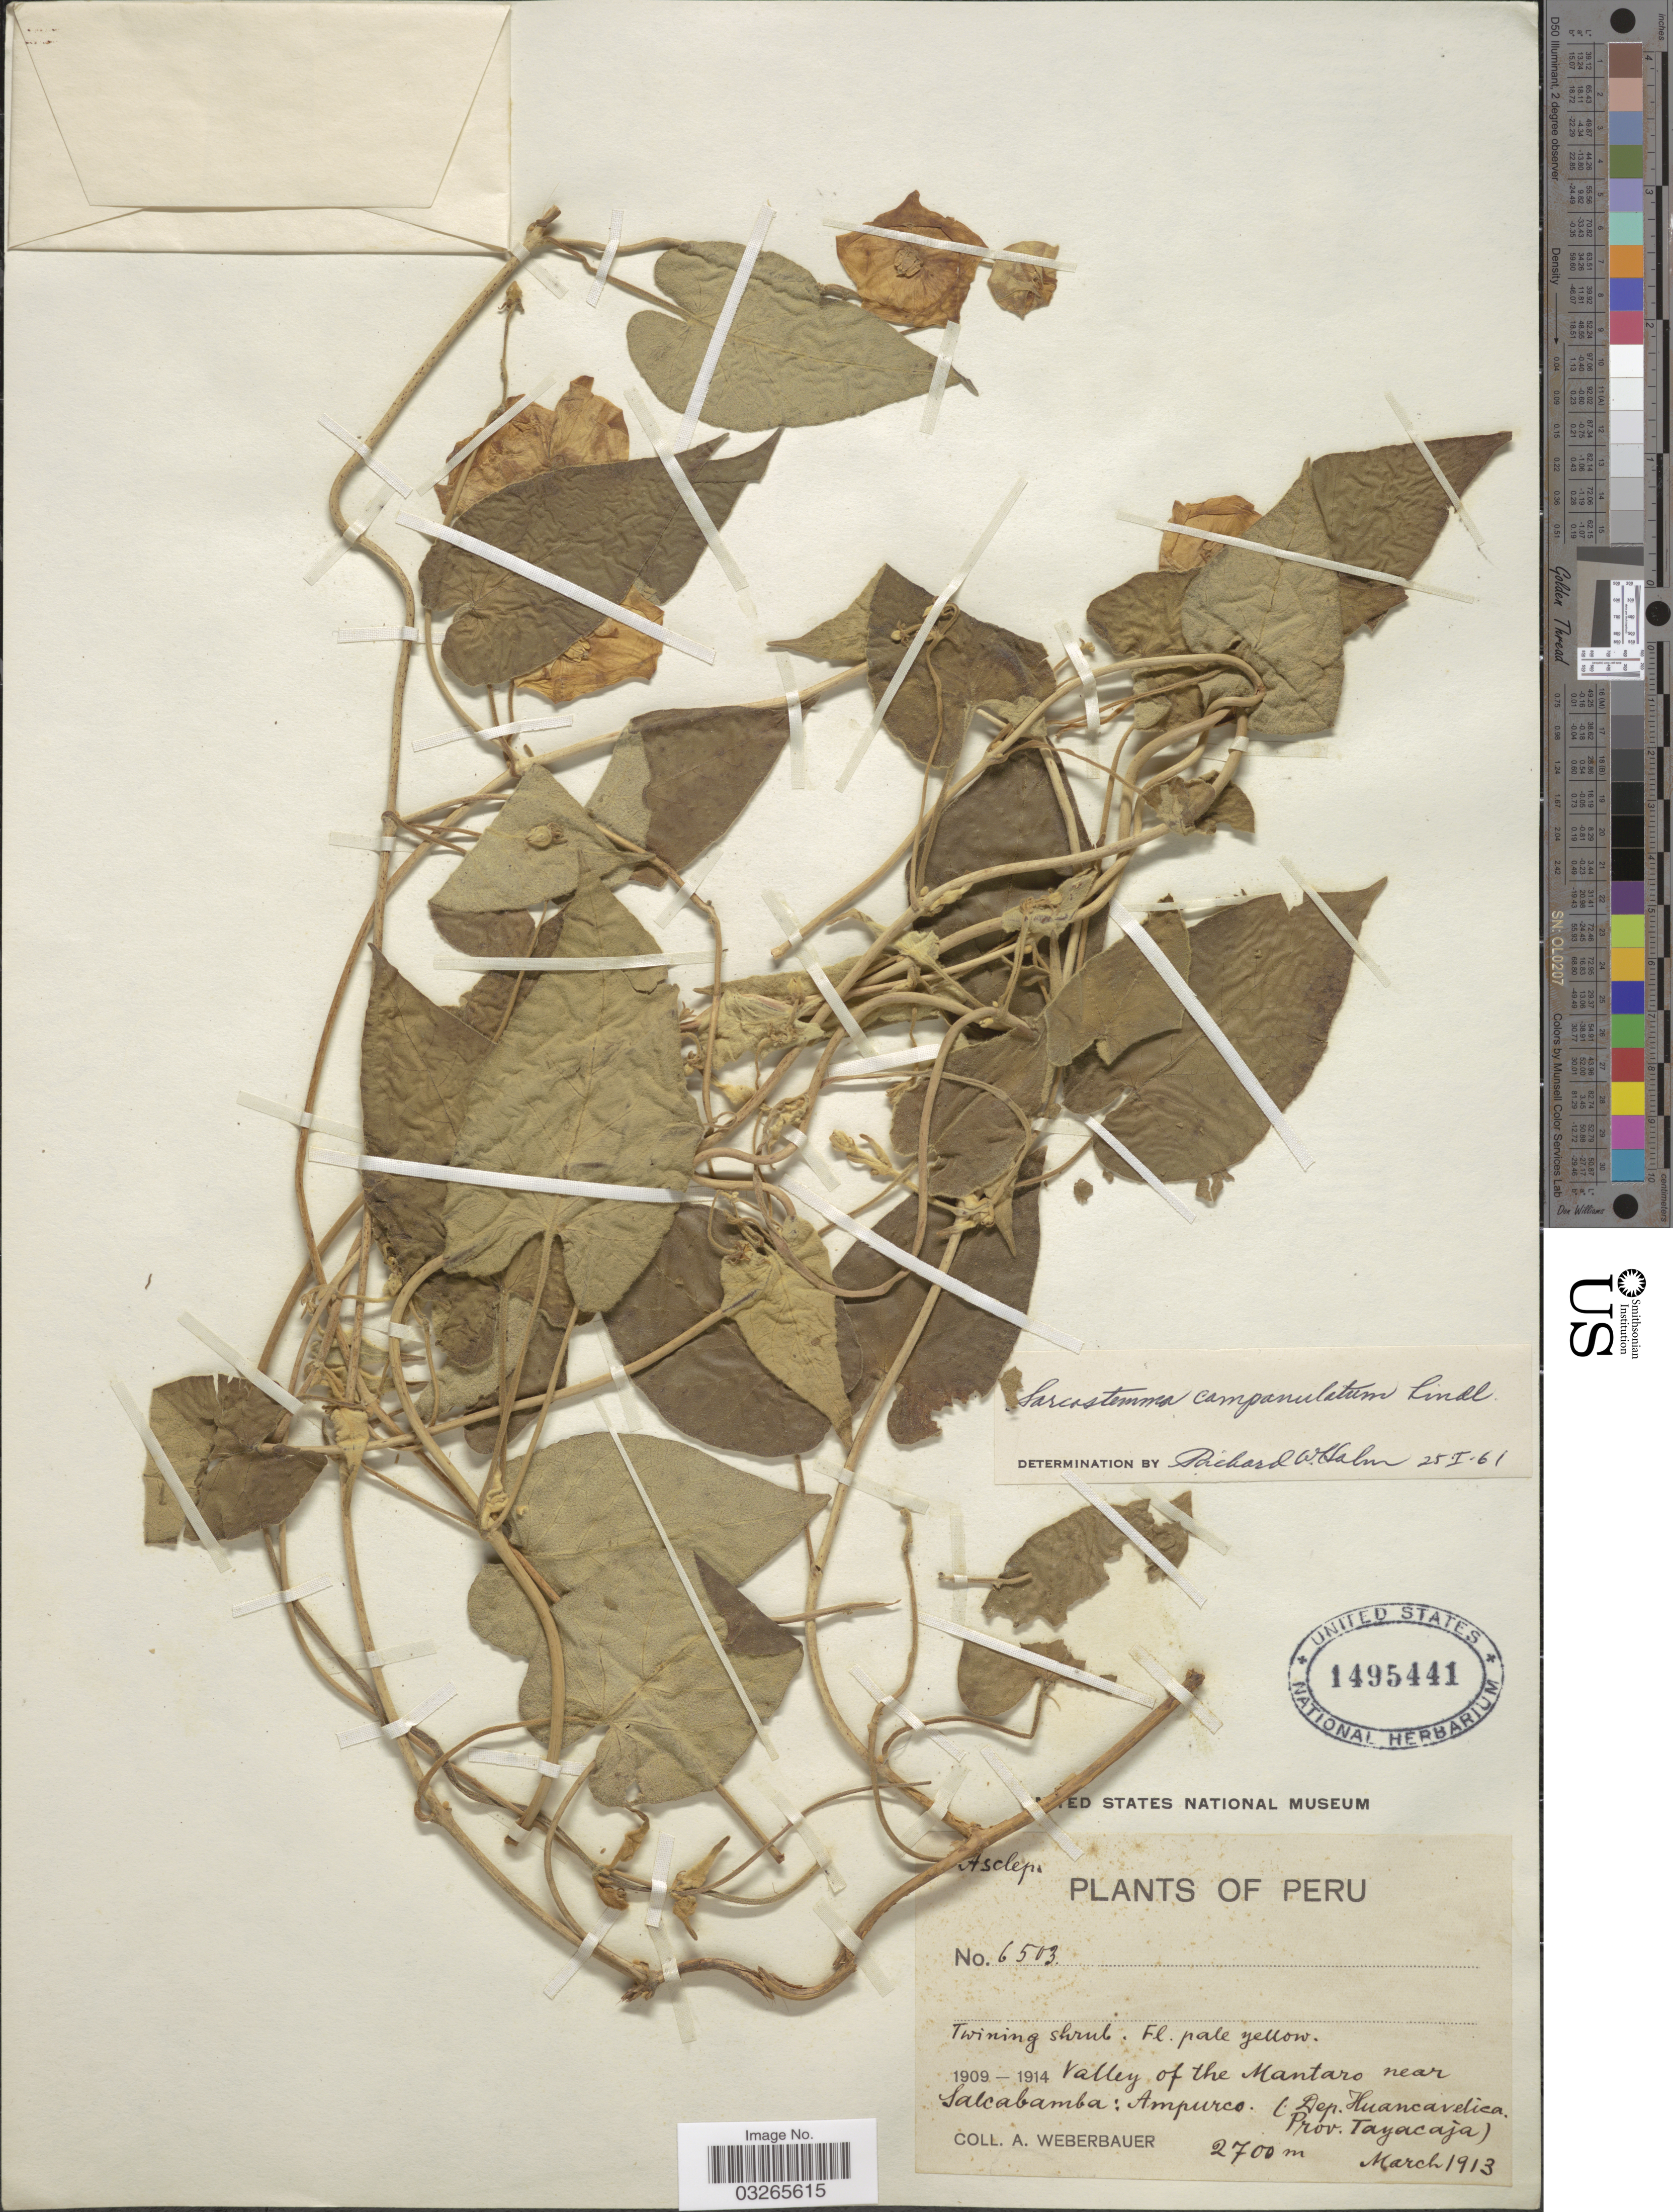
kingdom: Plantae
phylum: Tracheophyta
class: Magnoliopsida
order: Gentianales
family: Apocynaceae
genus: Sarcostemma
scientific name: Sarcostemma campanulatum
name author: Lindl.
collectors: A. Weberbauer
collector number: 6503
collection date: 1913-03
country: Peru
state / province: Huancavelica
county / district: Tayacaja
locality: Valley of the Mantaro near Salcabamba: Ampurco (Dep. Huancavelica, Prov. Tayacaja).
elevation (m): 2700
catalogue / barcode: US 1495441